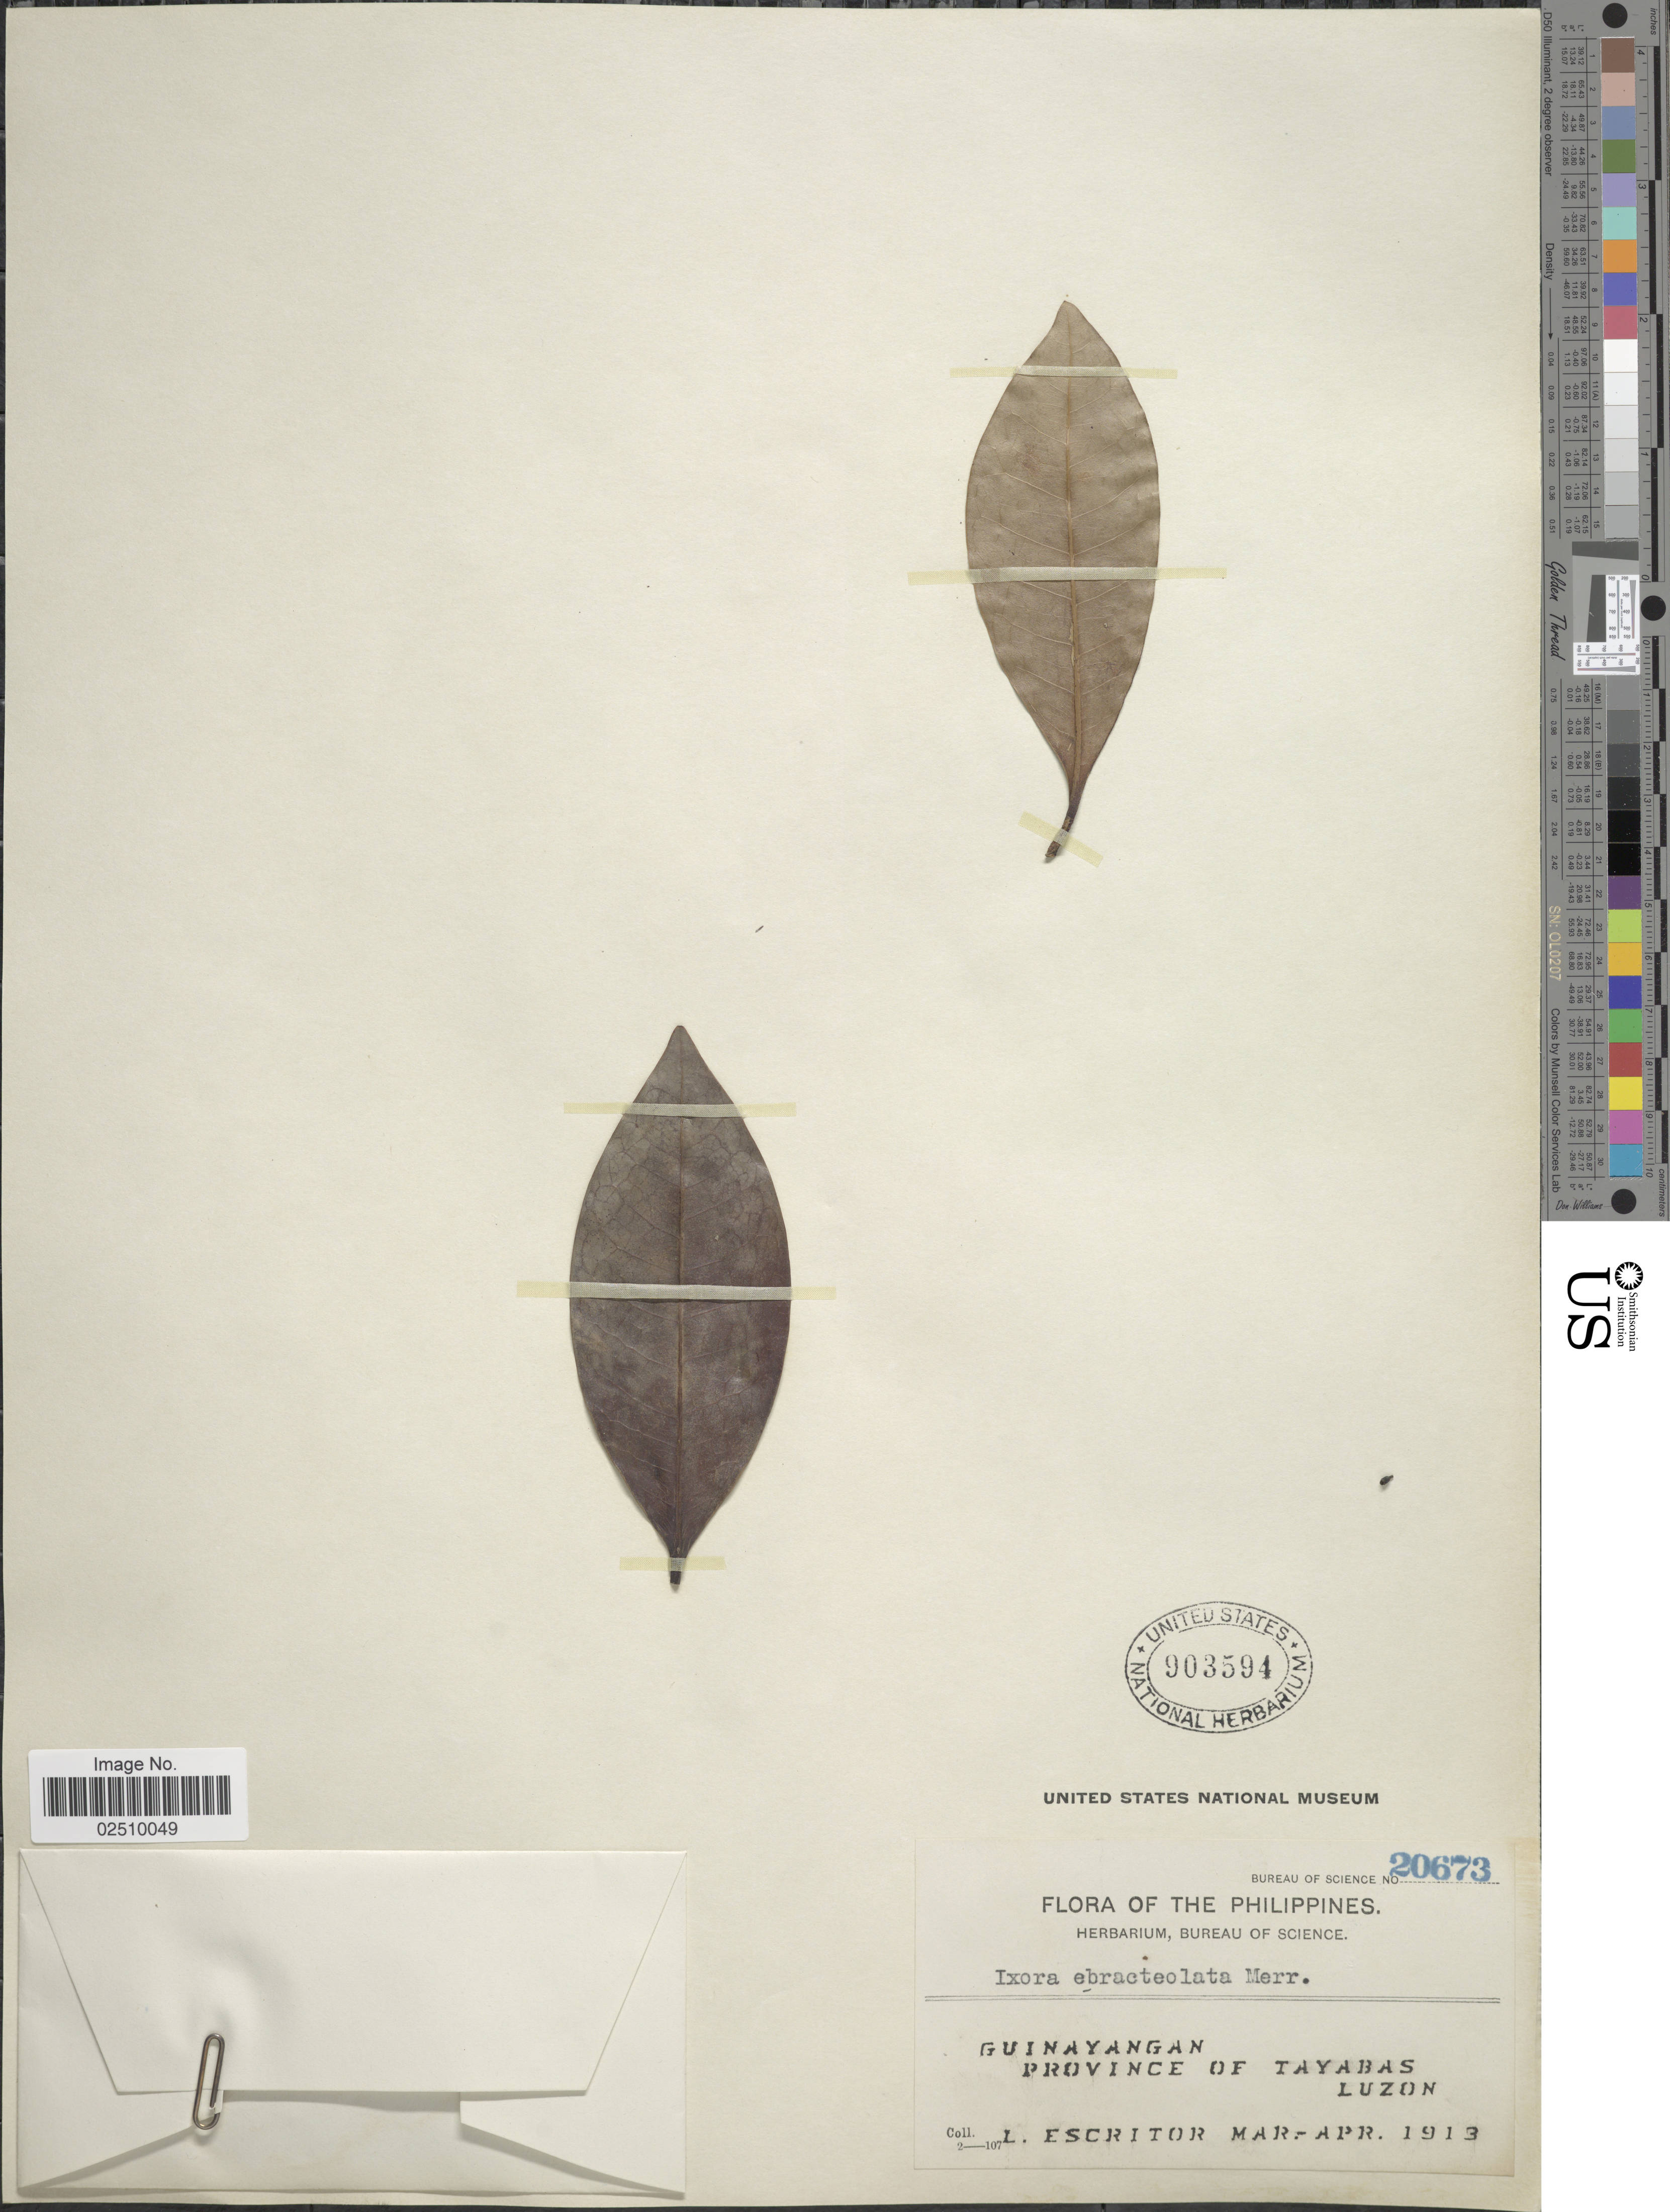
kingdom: Plantae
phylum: Tracheophyta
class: Magnoliopsida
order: Gentianales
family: Rubiaceae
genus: Ixora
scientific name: Ixora ebracteolata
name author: Merr.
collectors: L. Escritor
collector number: Bureau of Science 20673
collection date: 1913-03/1913-04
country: Philippines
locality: Guinaynagan, Province of Tayabas, Luzon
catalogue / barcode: US 903594